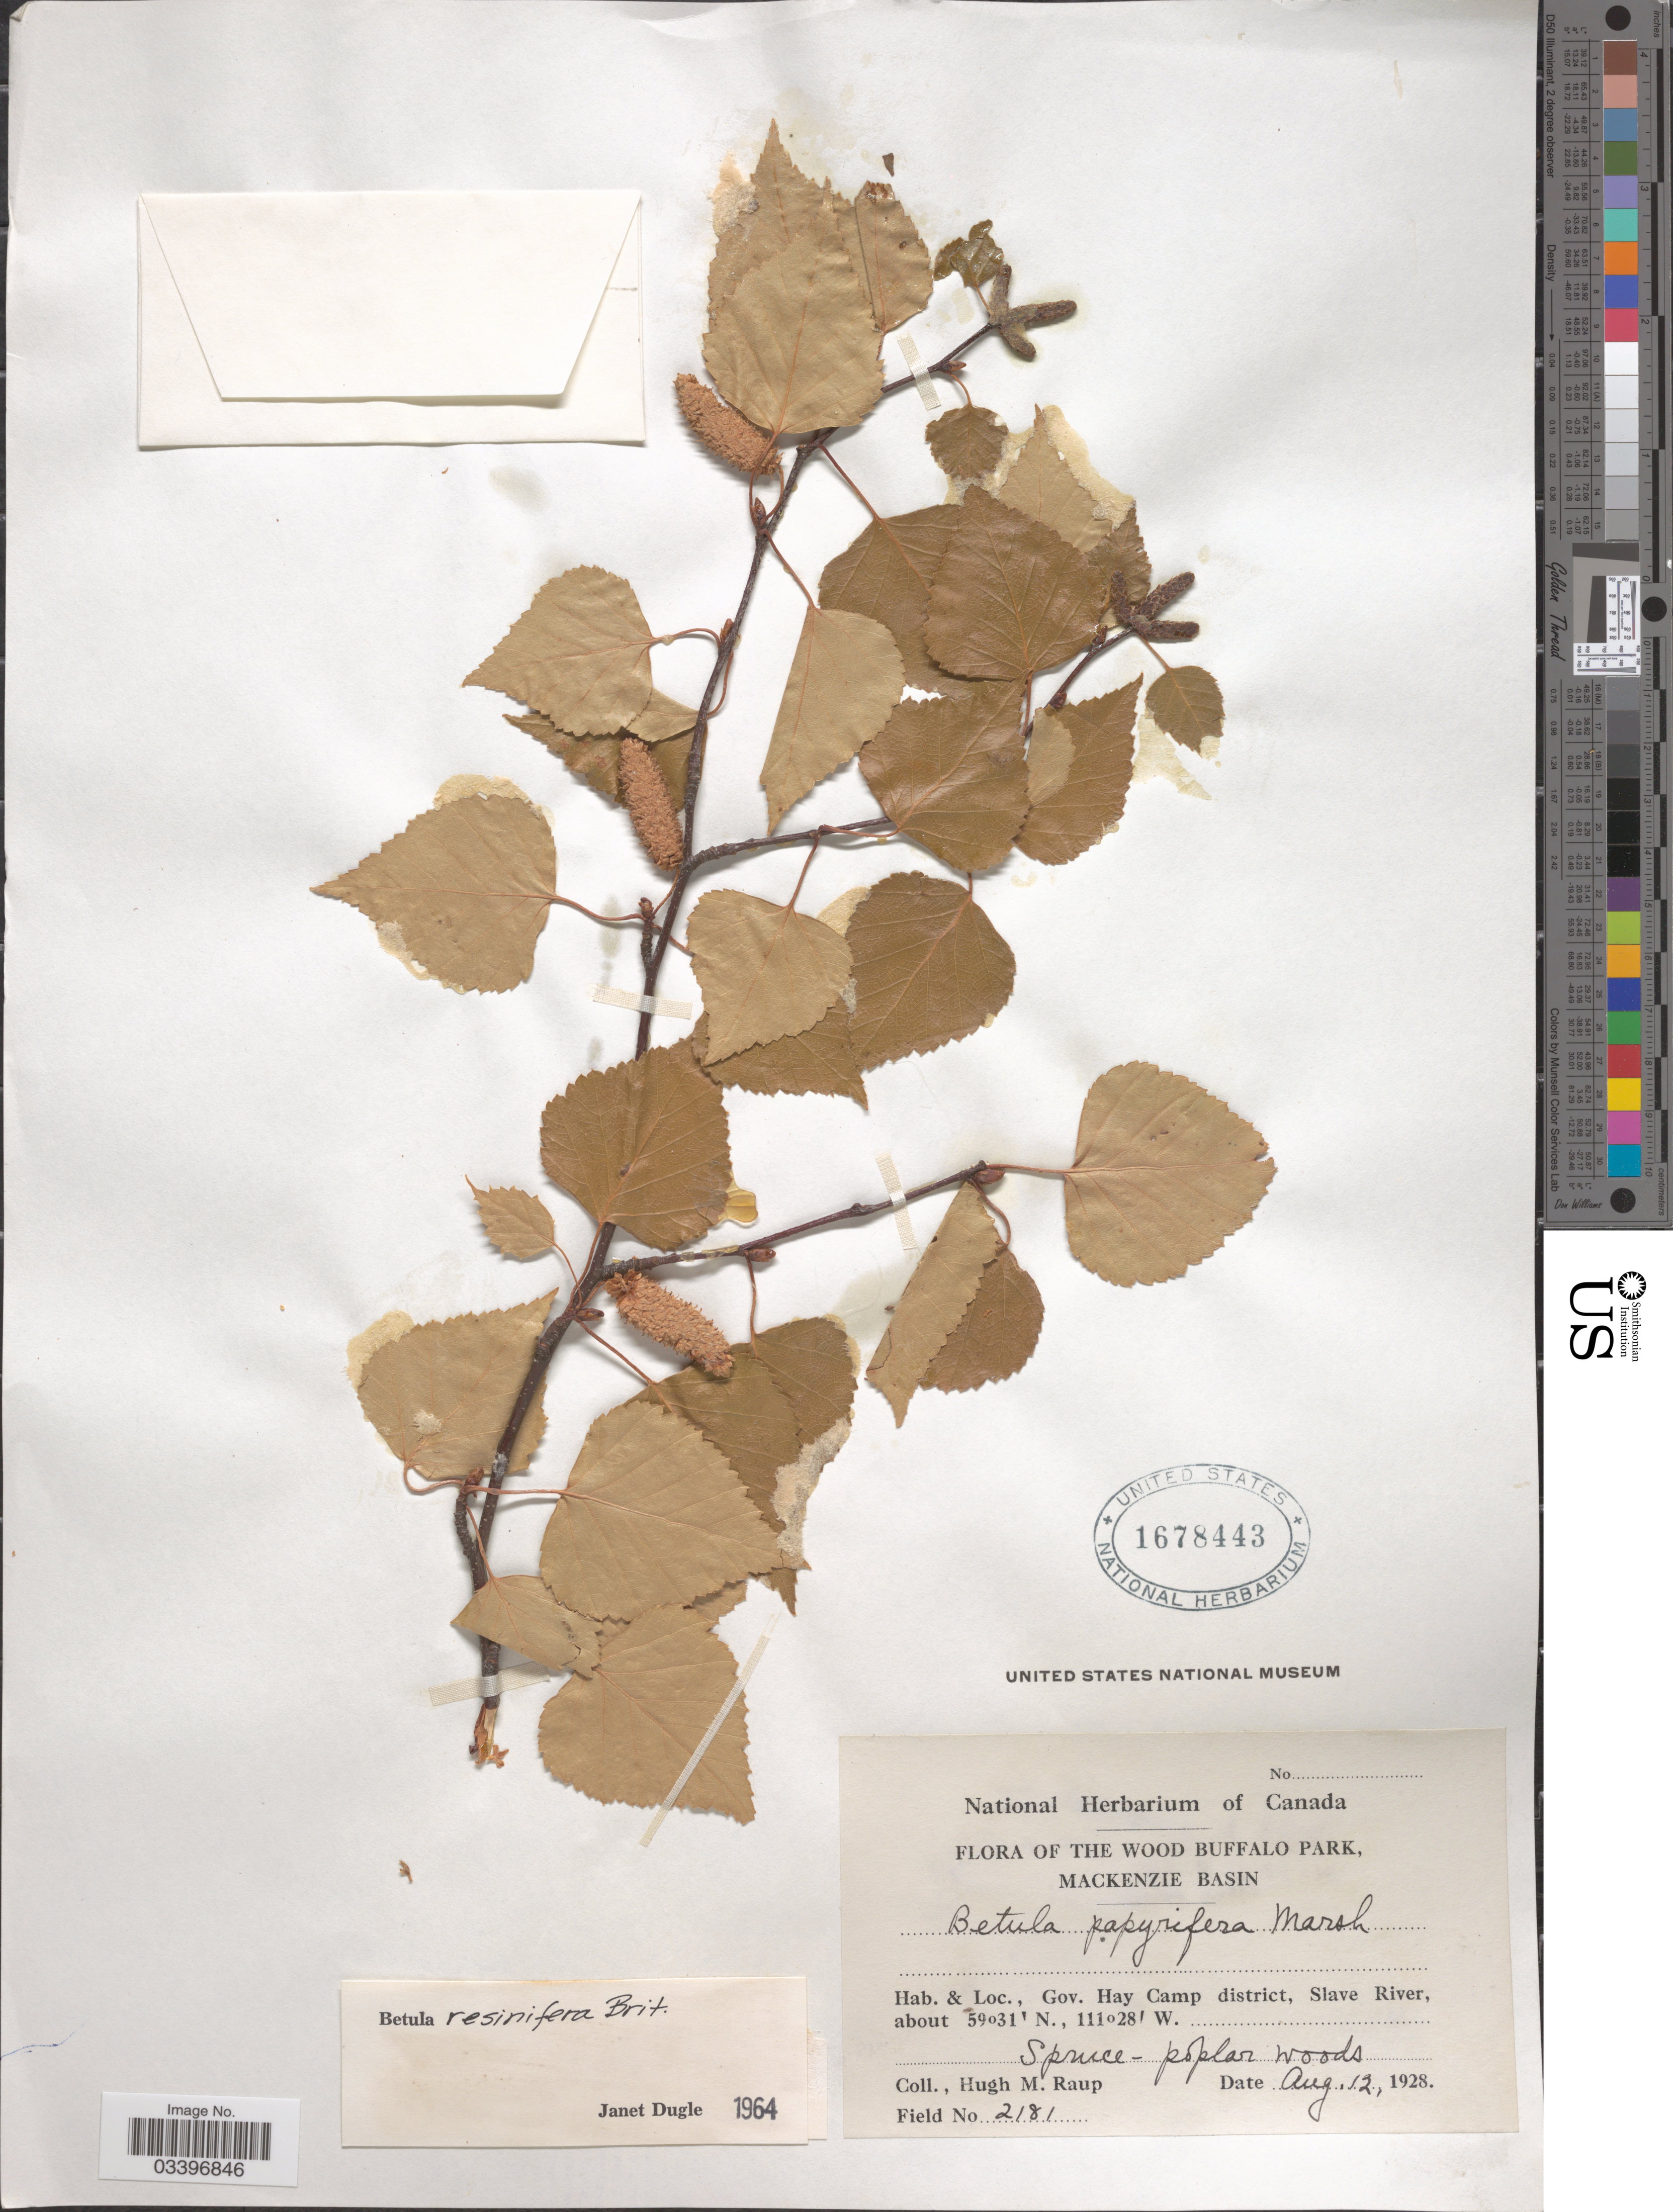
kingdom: Plantae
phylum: Tracheophyta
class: Magnoliopsida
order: Fagales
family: Betulaceae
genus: Betula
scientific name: Betula resinifera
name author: Britton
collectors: H. Raup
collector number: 2181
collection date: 1928-08-12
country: Canada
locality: The Wood Buffalo Park, Mackenzie Basin. Gov. Hay Camp district, Slave River.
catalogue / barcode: US 1678443